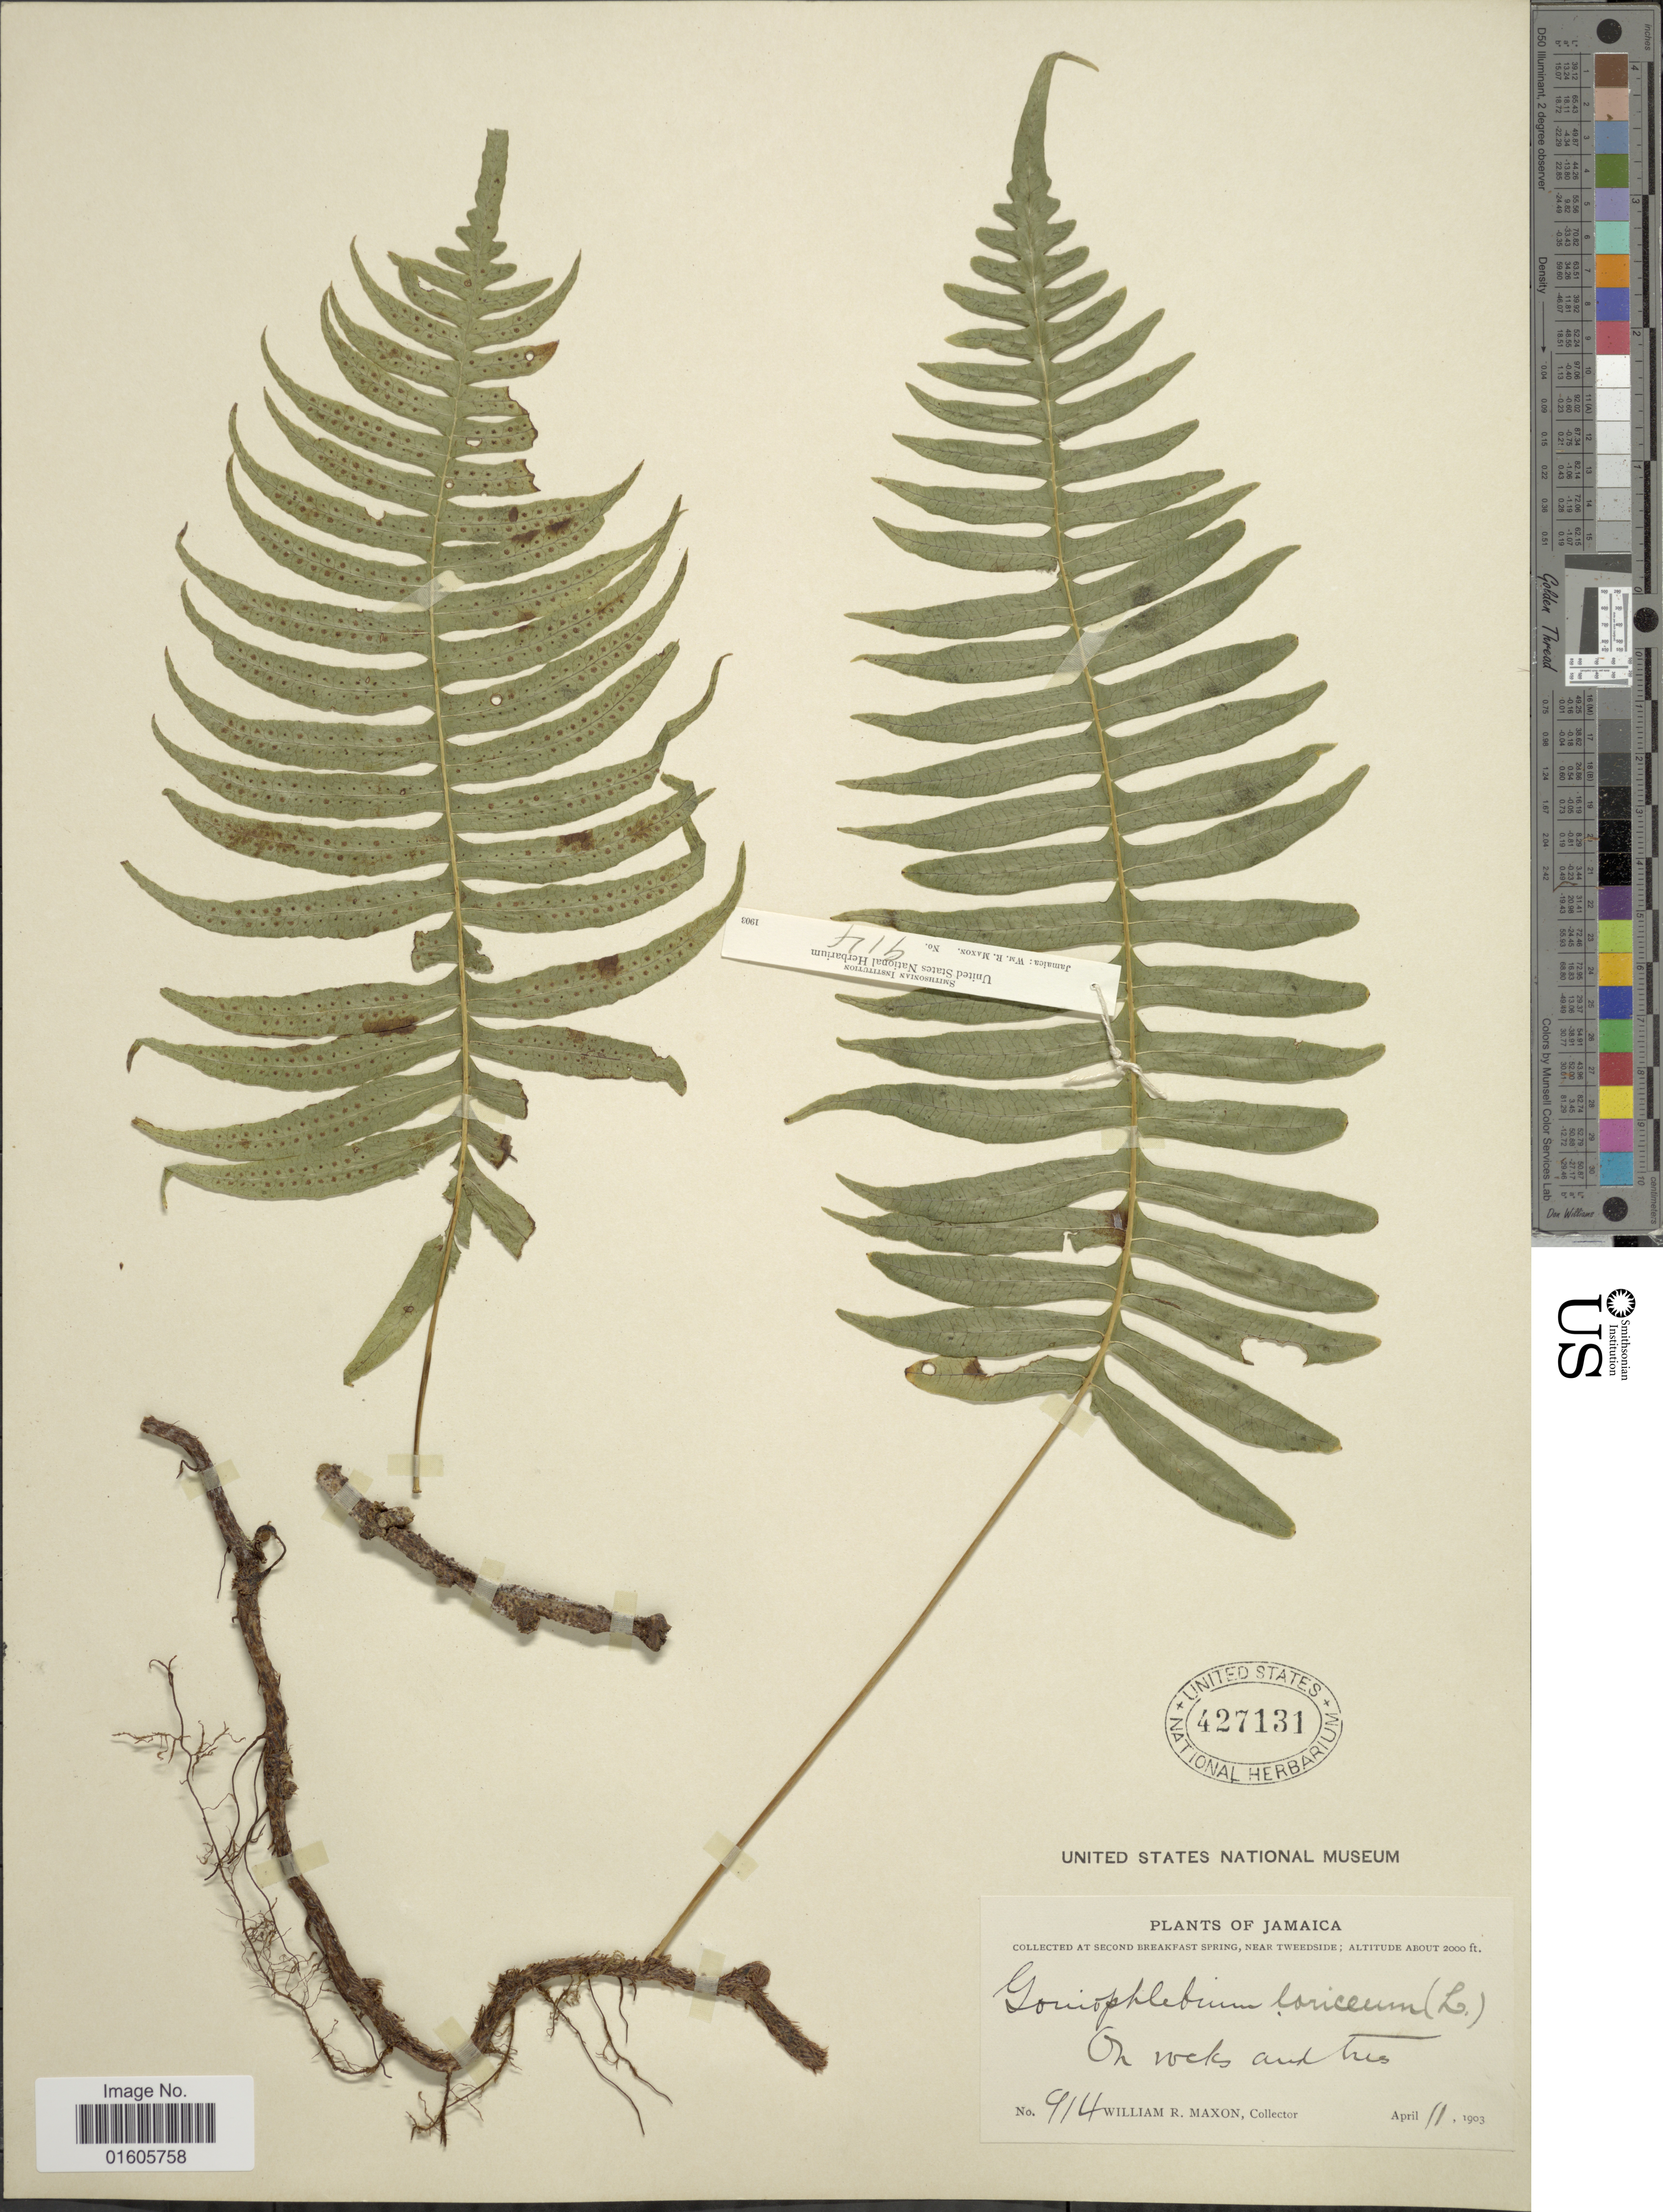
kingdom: Plantae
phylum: Tracheophyta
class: Polypodiopsida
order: Polypodiales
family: Polypodiaceae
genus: Serpocaulon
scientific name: Serpocaulon loriceum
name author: (L.) A.R. Sm.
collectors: W. R. Maxon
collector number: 914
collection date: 1903-04-11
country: Jamaica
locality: At Second Breakfast Spring, near Tweedside.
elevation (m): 610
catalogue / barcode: US 427131